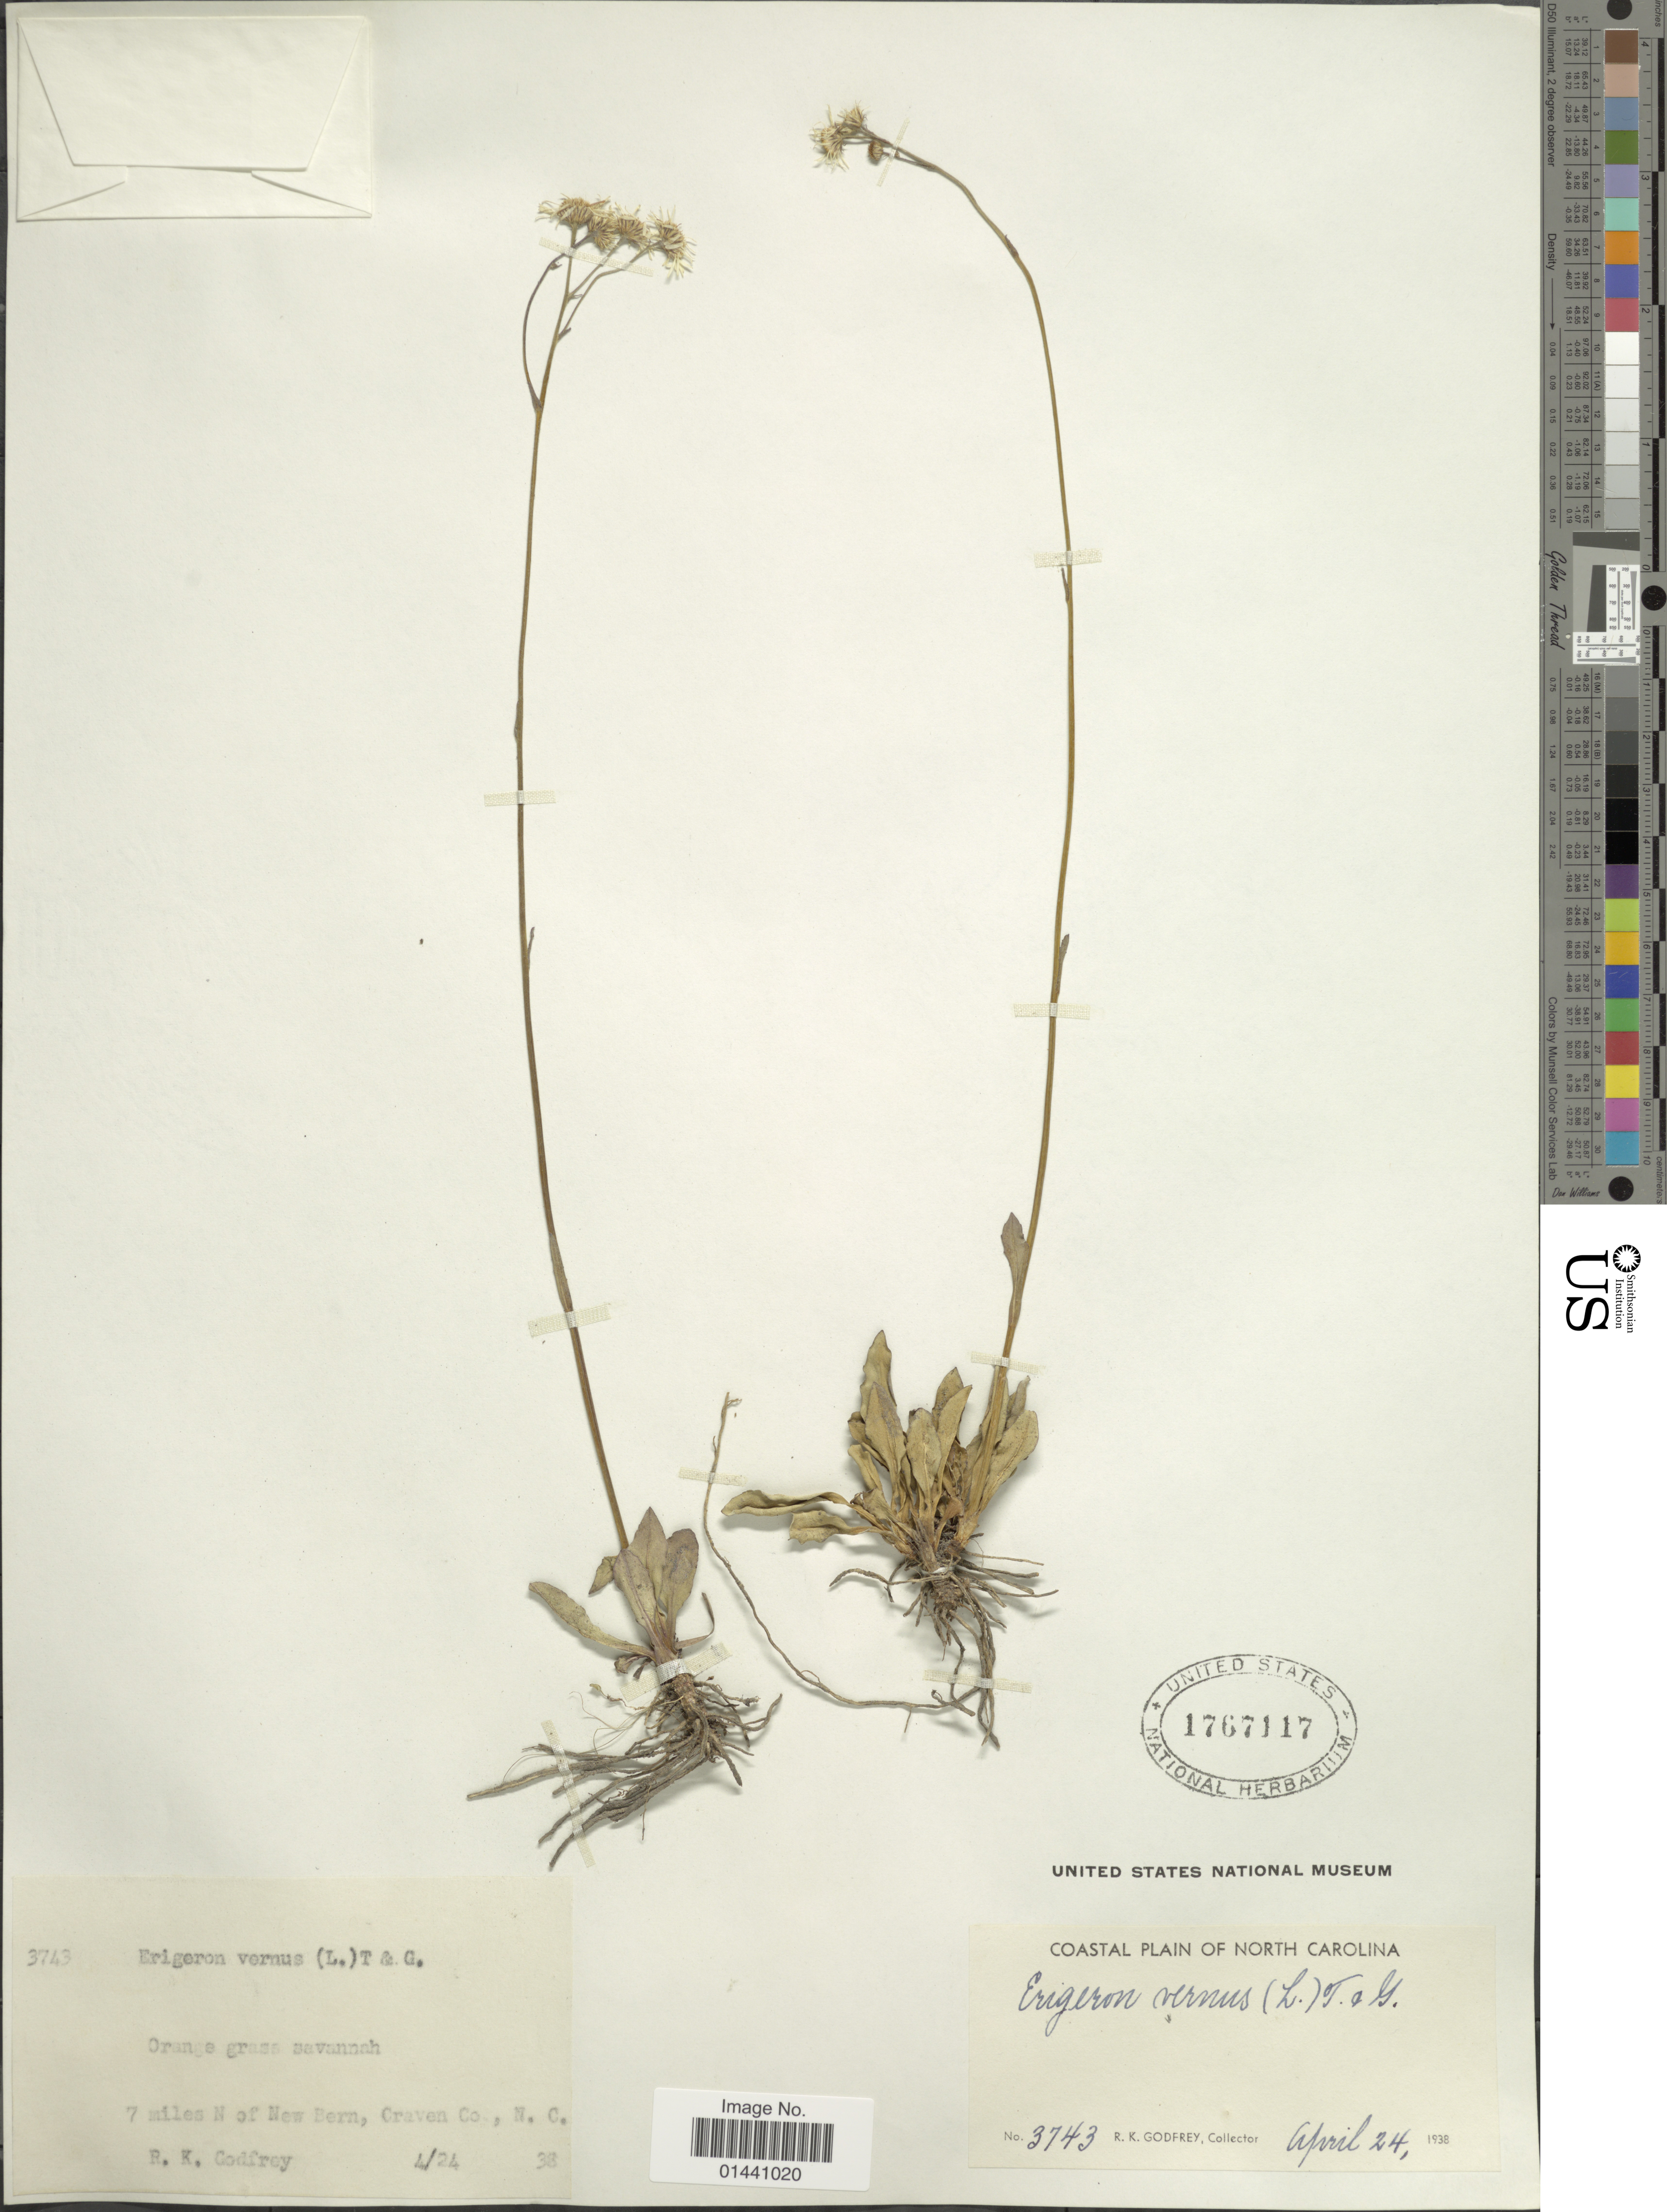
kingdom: Plantae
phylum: Tracheophyta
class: Magnoliopsida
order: Asterales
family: Asteraceae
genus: Erigeron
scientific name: Erigeron vernus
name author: (L.) Torr. & A. Gray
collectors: R. K. Godfrey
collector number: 3743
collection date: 1938-04-24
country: United States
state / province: North Carolina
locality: Orange grass savannah, 7 miles N of New Bern, Craven Co.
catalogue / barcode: US 1767117